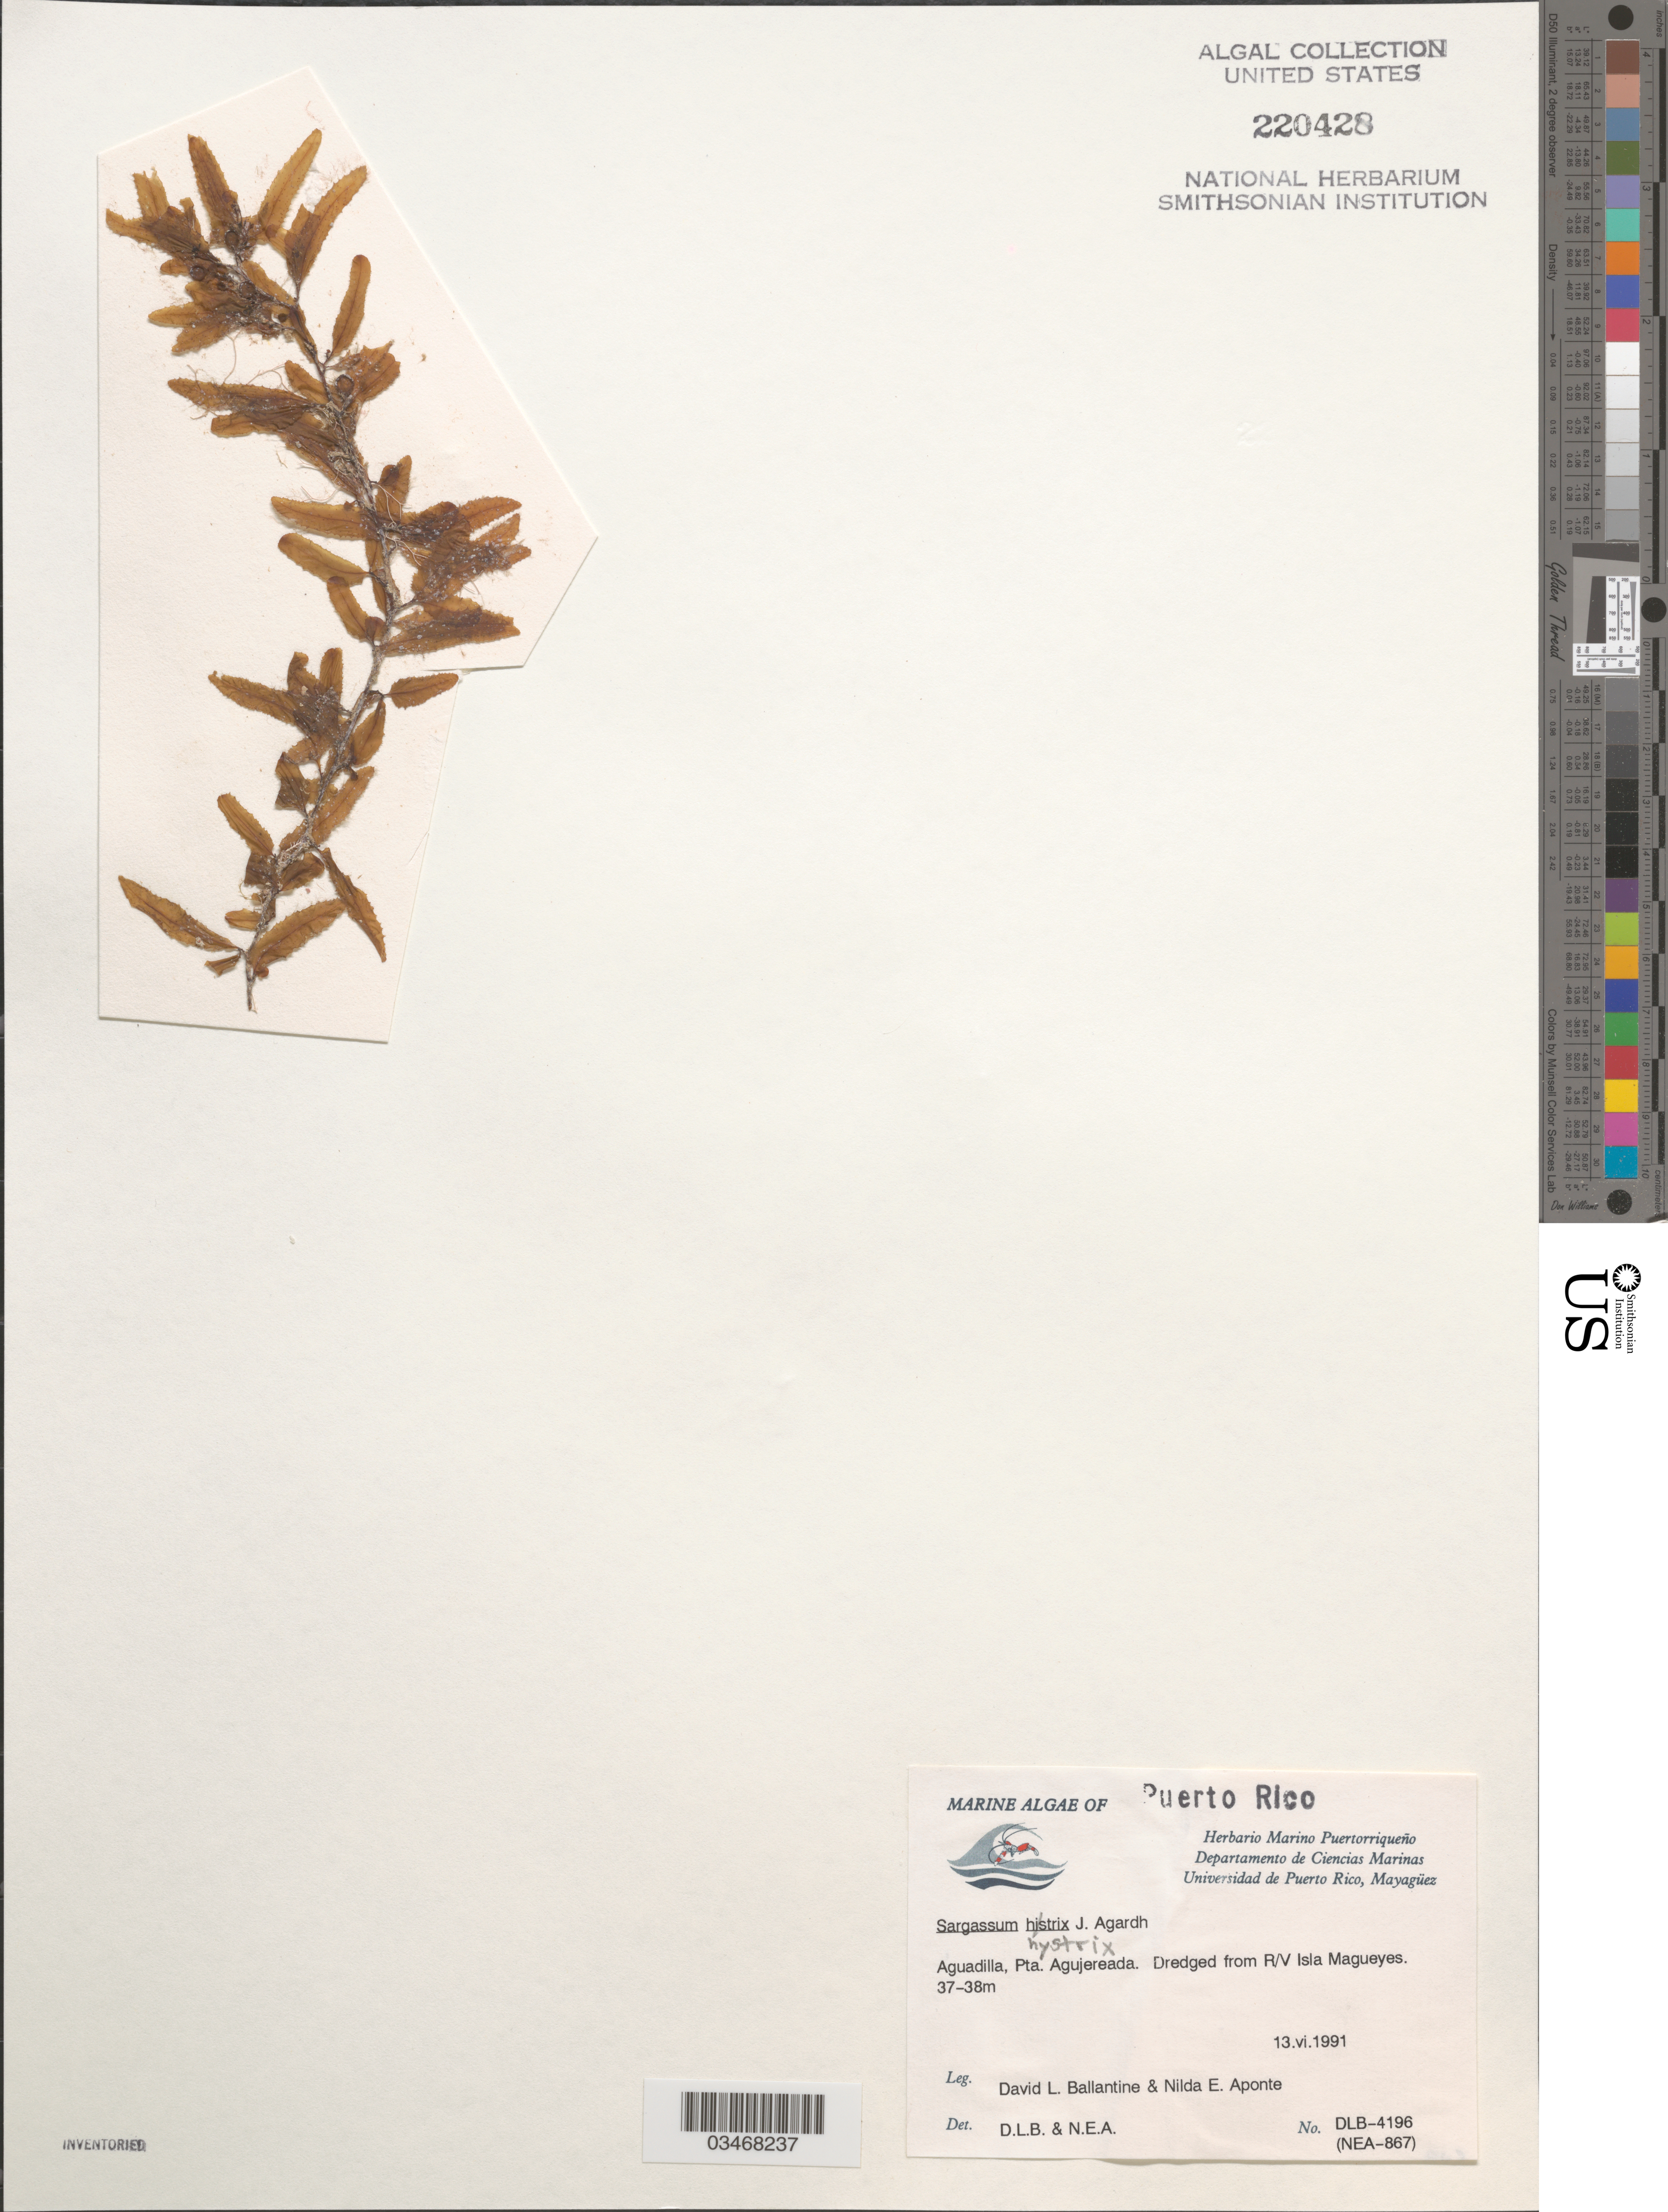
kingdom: Chromista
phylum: Ochrophyta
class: Phaeophyceae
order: Fucales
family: Sargassaceae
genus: Sargassum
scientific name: Sargassum hystrix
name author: J. Agardh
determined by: Ballantine, D. L.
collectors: D.L. Ballantine & N. E. Aponte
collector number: DLB 4196, NEA 867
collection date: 1991-06-13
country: Puerto Rico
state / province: Aguadilla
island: Isla Magueyes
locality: Pta Agujereada. Dredged from R/V.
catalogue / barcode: US 220428